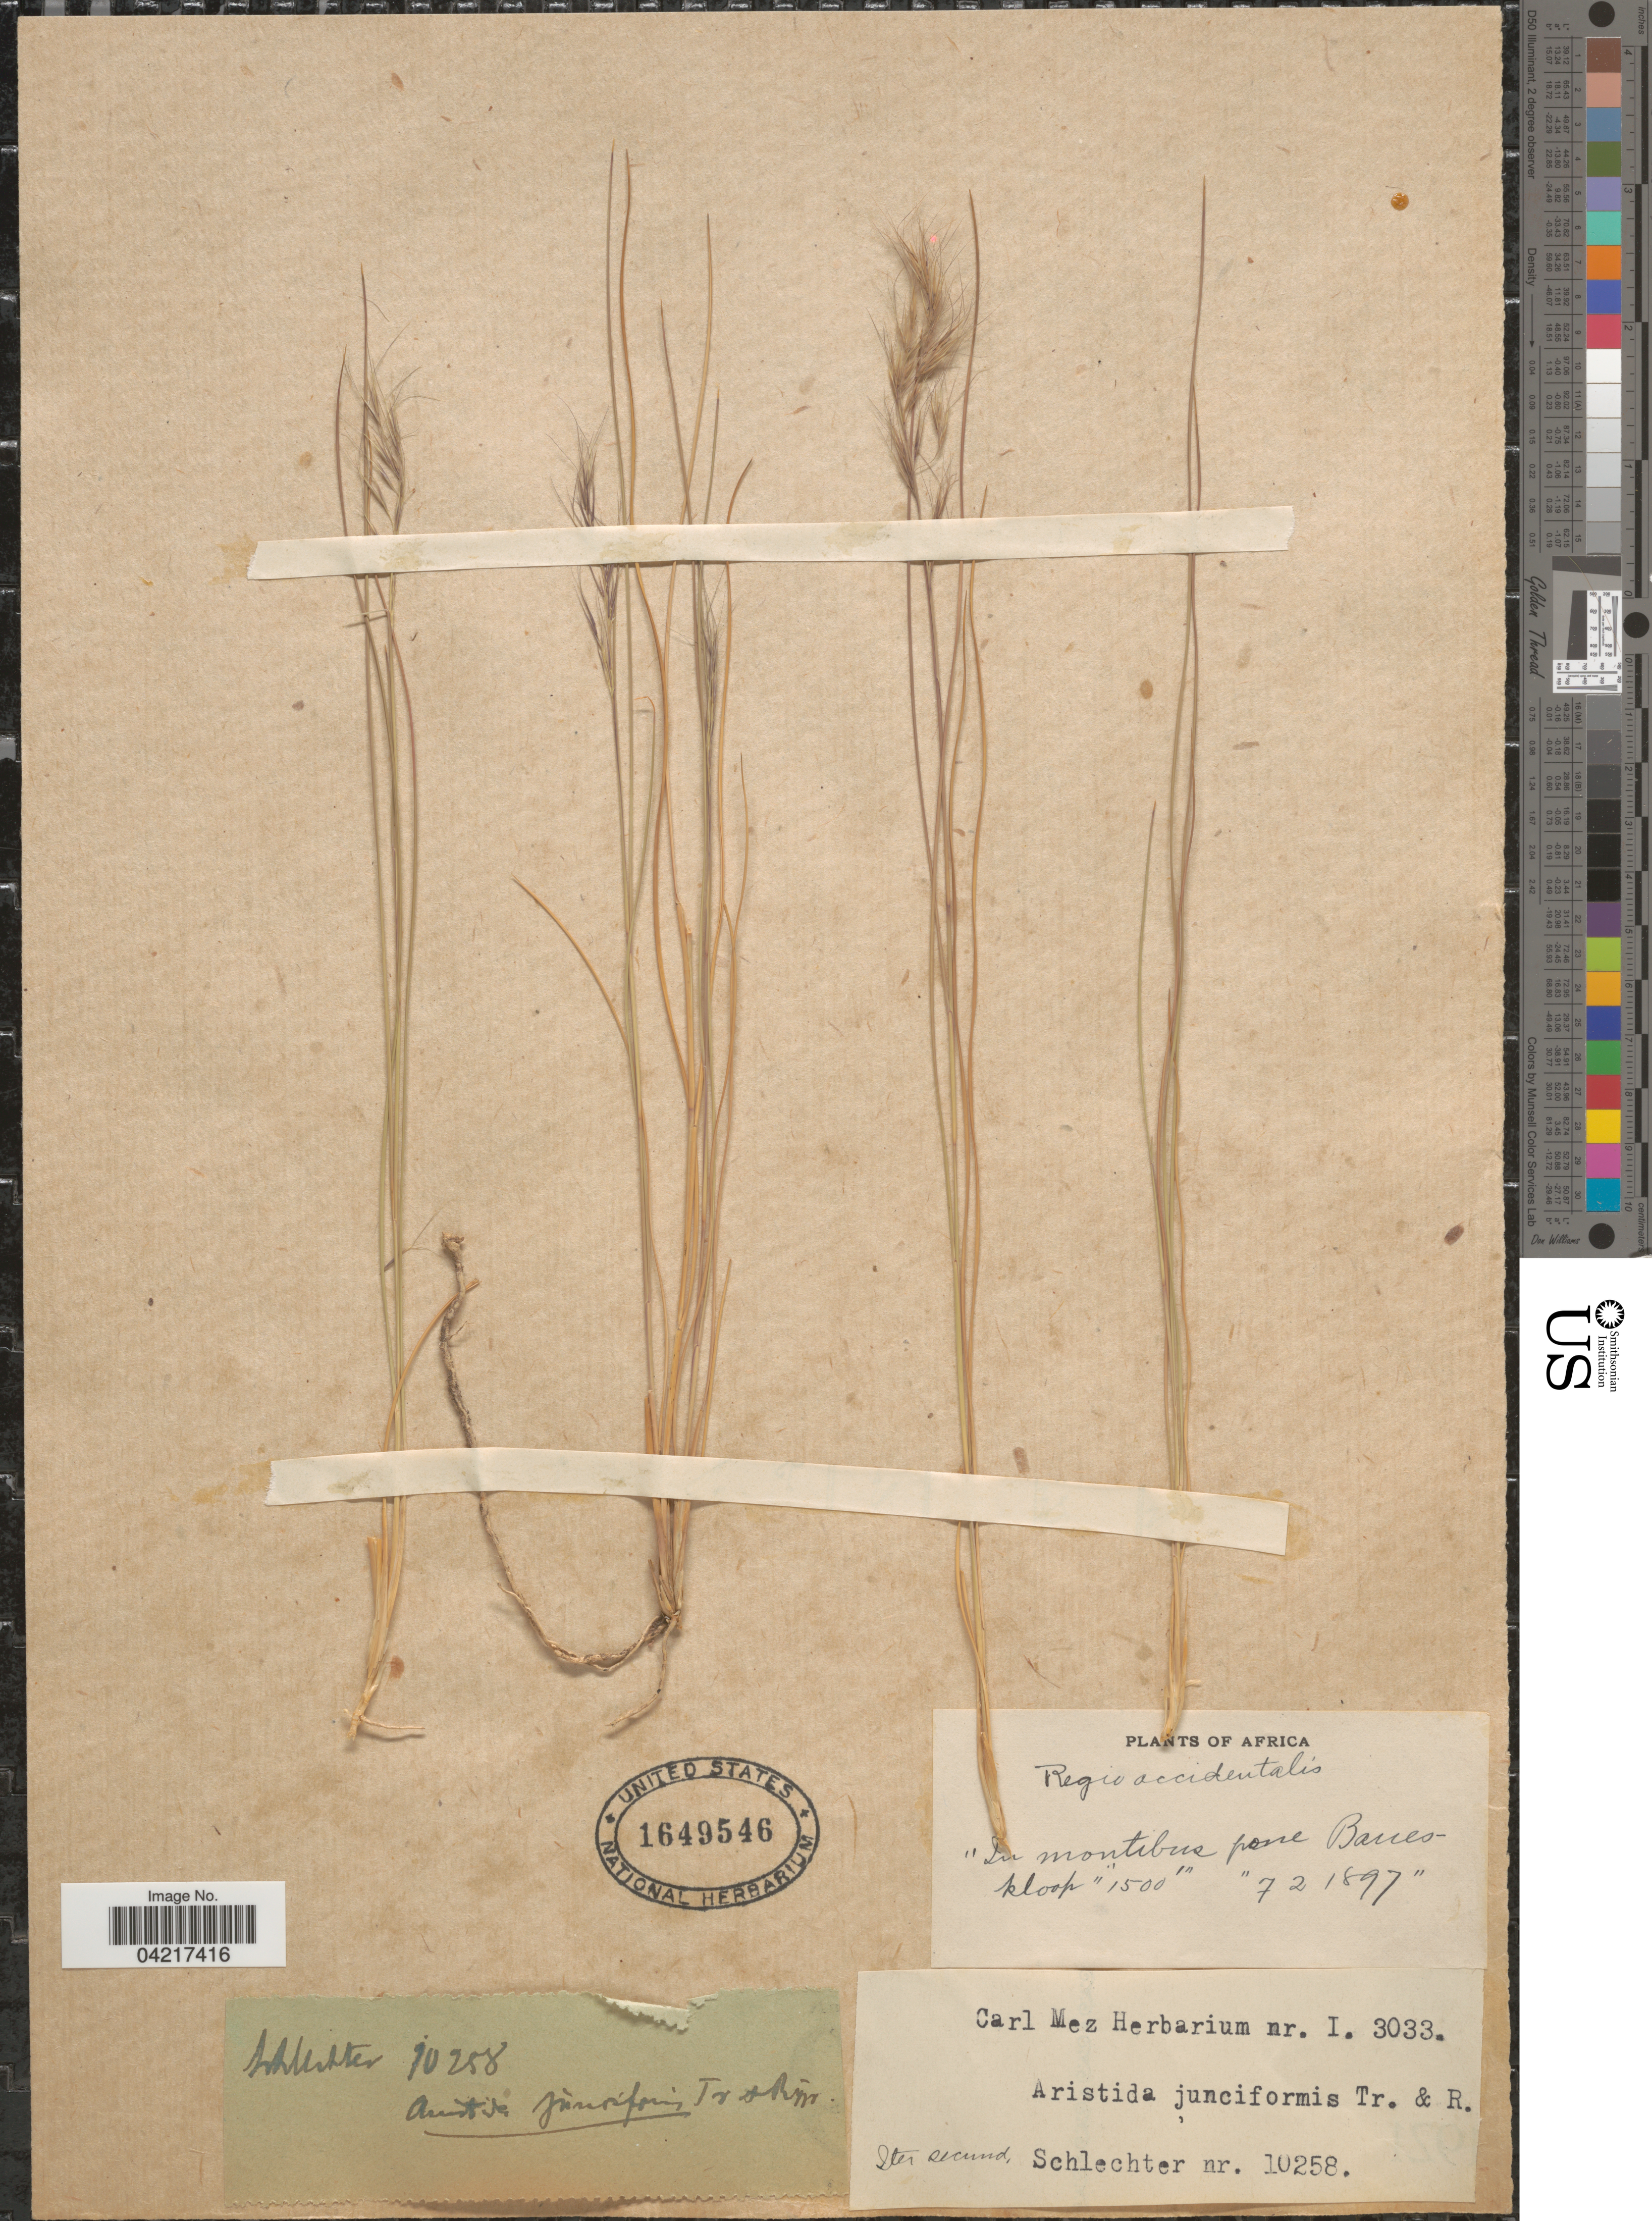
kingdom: Plantae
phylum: Tracheophyta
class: Liliopsida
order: Poales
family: Poaceae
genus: Aristida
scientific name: Aristida junciformis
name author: Trin. & Rupr.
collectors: Schlechter, --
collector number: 10258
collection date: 1897-02-07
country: South Africa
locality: Africa. Iter secund. In montibus pone Bainskloof. Regio occidentalis.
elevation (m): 457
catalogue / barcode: US 1649546